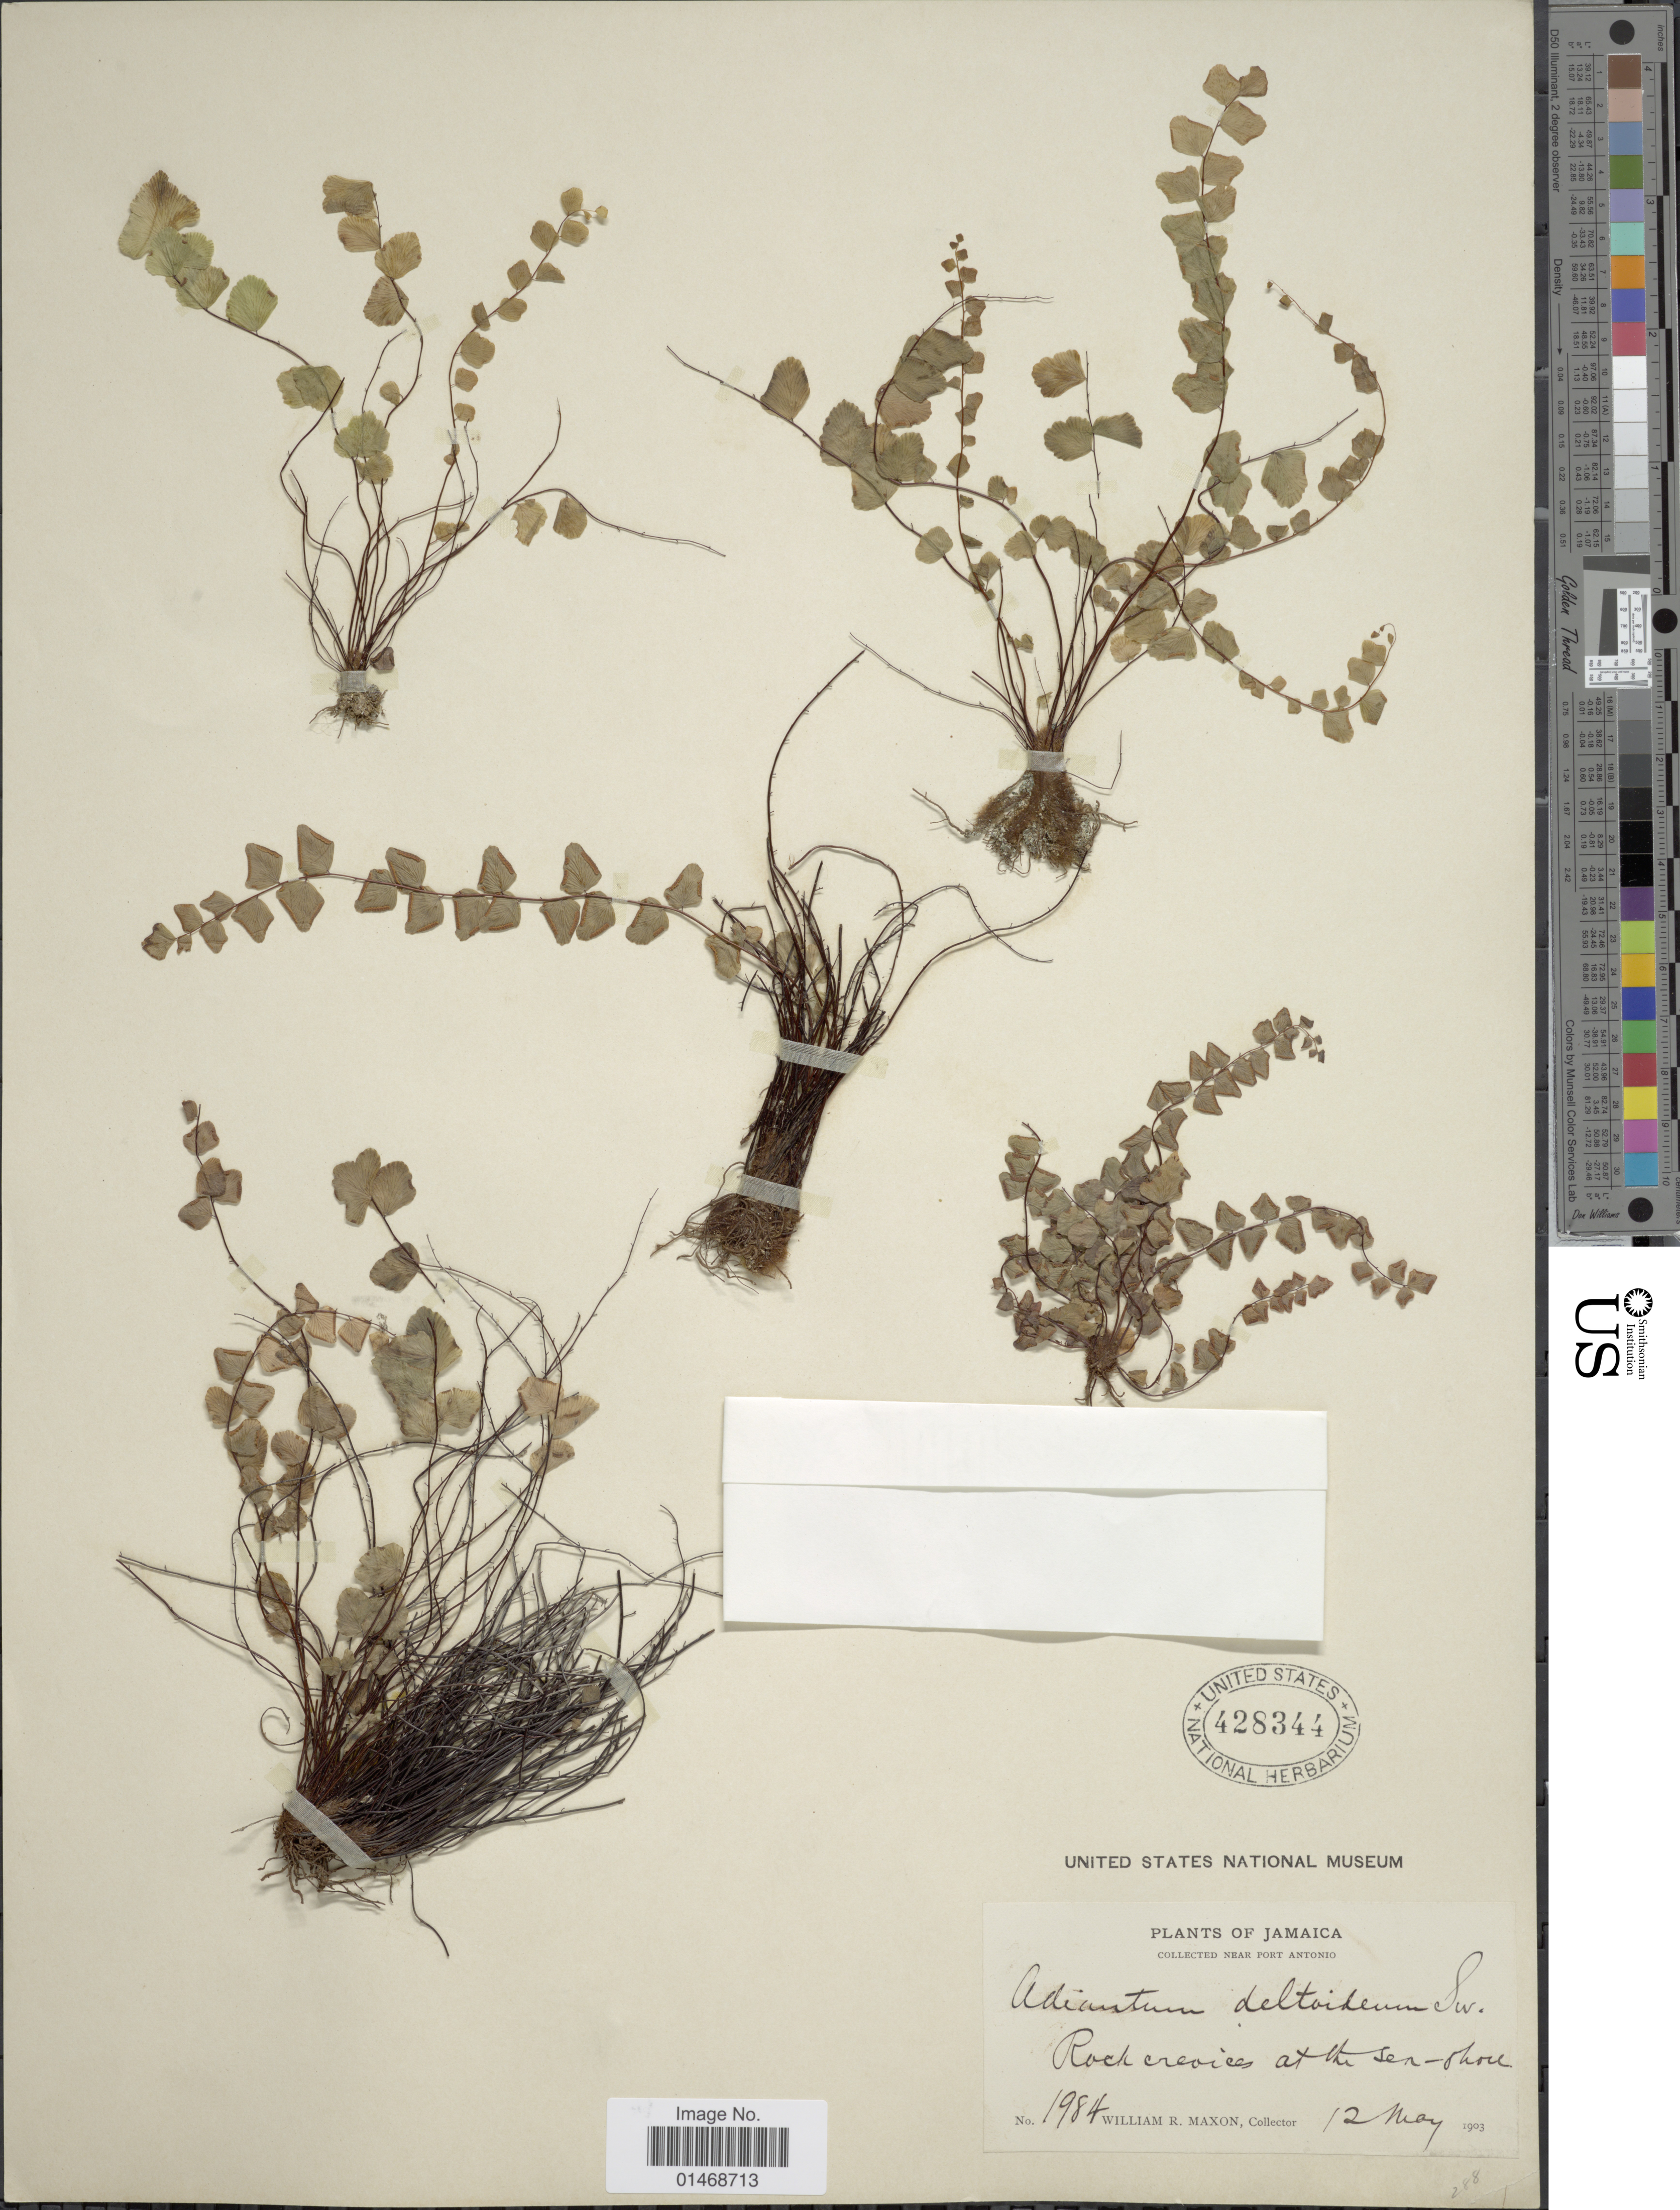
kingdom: Plantae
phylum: Tracheophyta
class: Polypodiopsida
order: Polypodiales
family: Pteridaceae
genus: Adiantum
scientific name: Adiantum deltoideum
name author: Sw.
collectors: W. R. Maxon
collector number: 1984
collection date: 1903-05-12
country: Jamaica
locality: Near Port Antonio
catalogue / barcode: US 428344